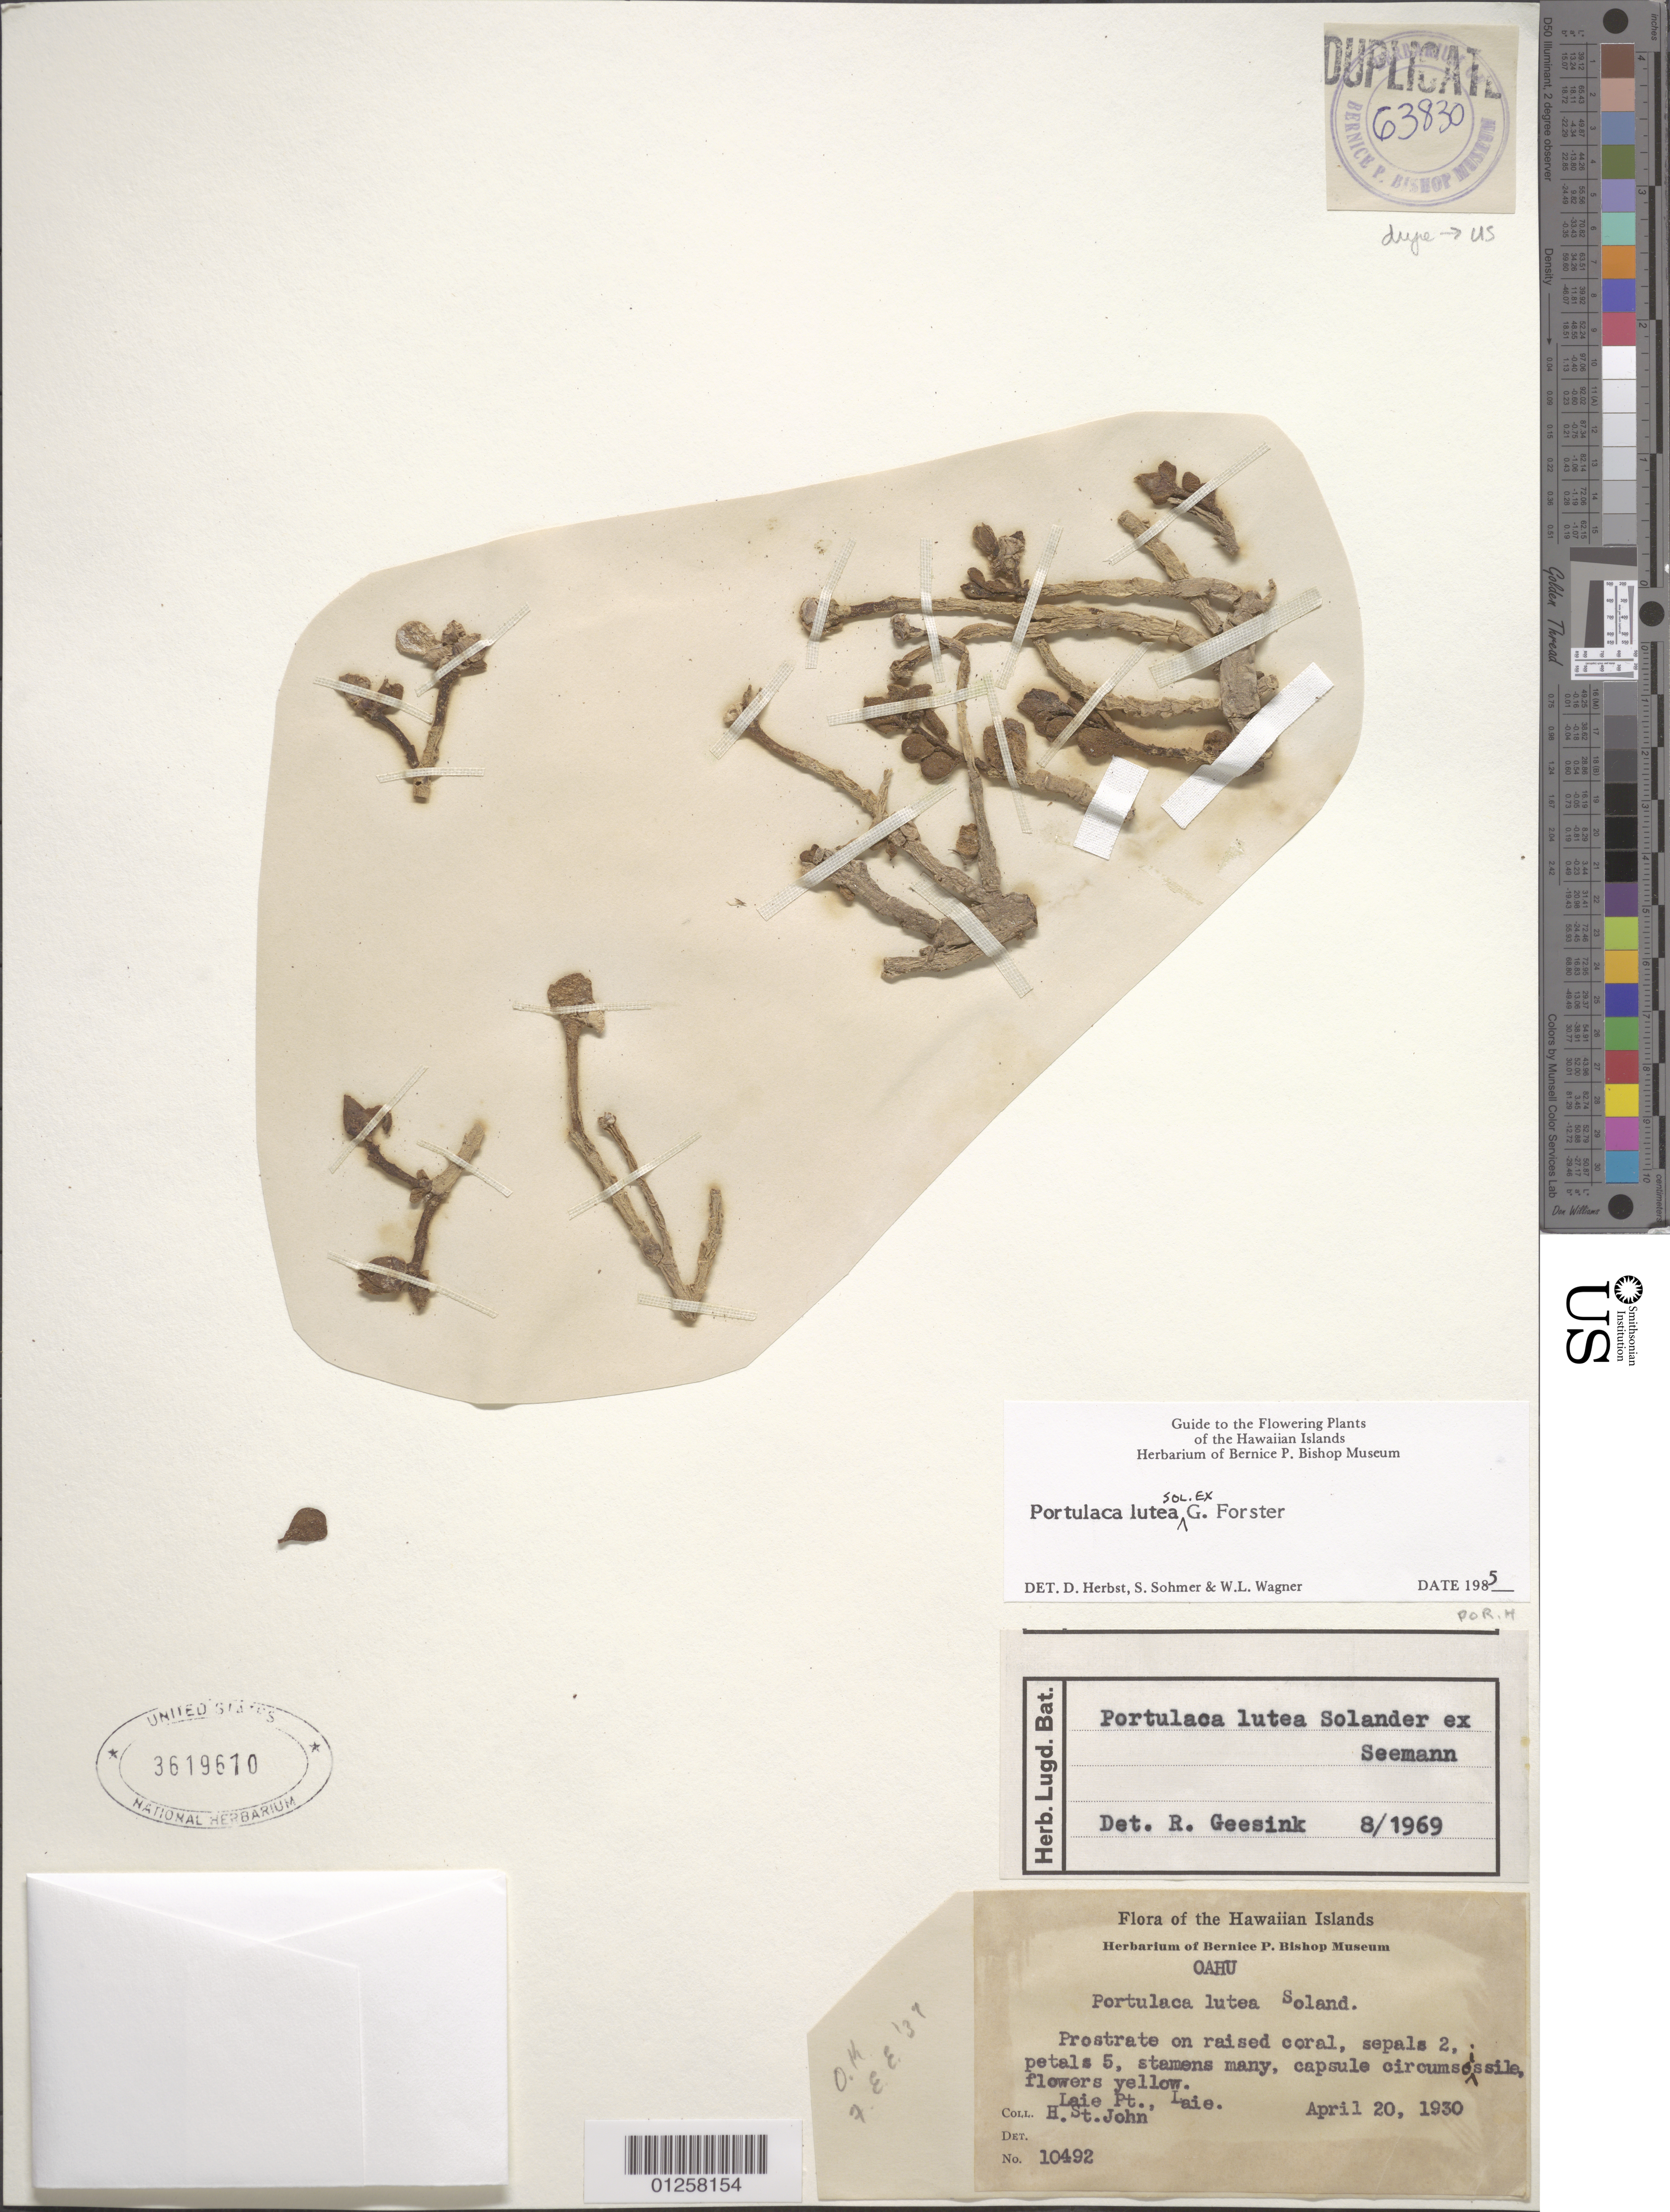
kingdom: Plantae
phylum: Tracheophyta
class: Magnoliopsida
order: Caryophyllales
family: Portulacaceae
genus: Portulaca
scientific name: Portulaca lutea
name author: Sol.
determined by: Herbst, D. R.; Sohmer, S. H.; Wagner, W. L.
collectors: H. St. John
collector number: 10492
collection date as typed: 20 Apr 1930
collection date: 1930-04-20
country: United States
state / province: Hawaii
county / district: Honolulu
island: Oahu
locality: Oahu, Laie point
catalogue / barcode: US 3619610